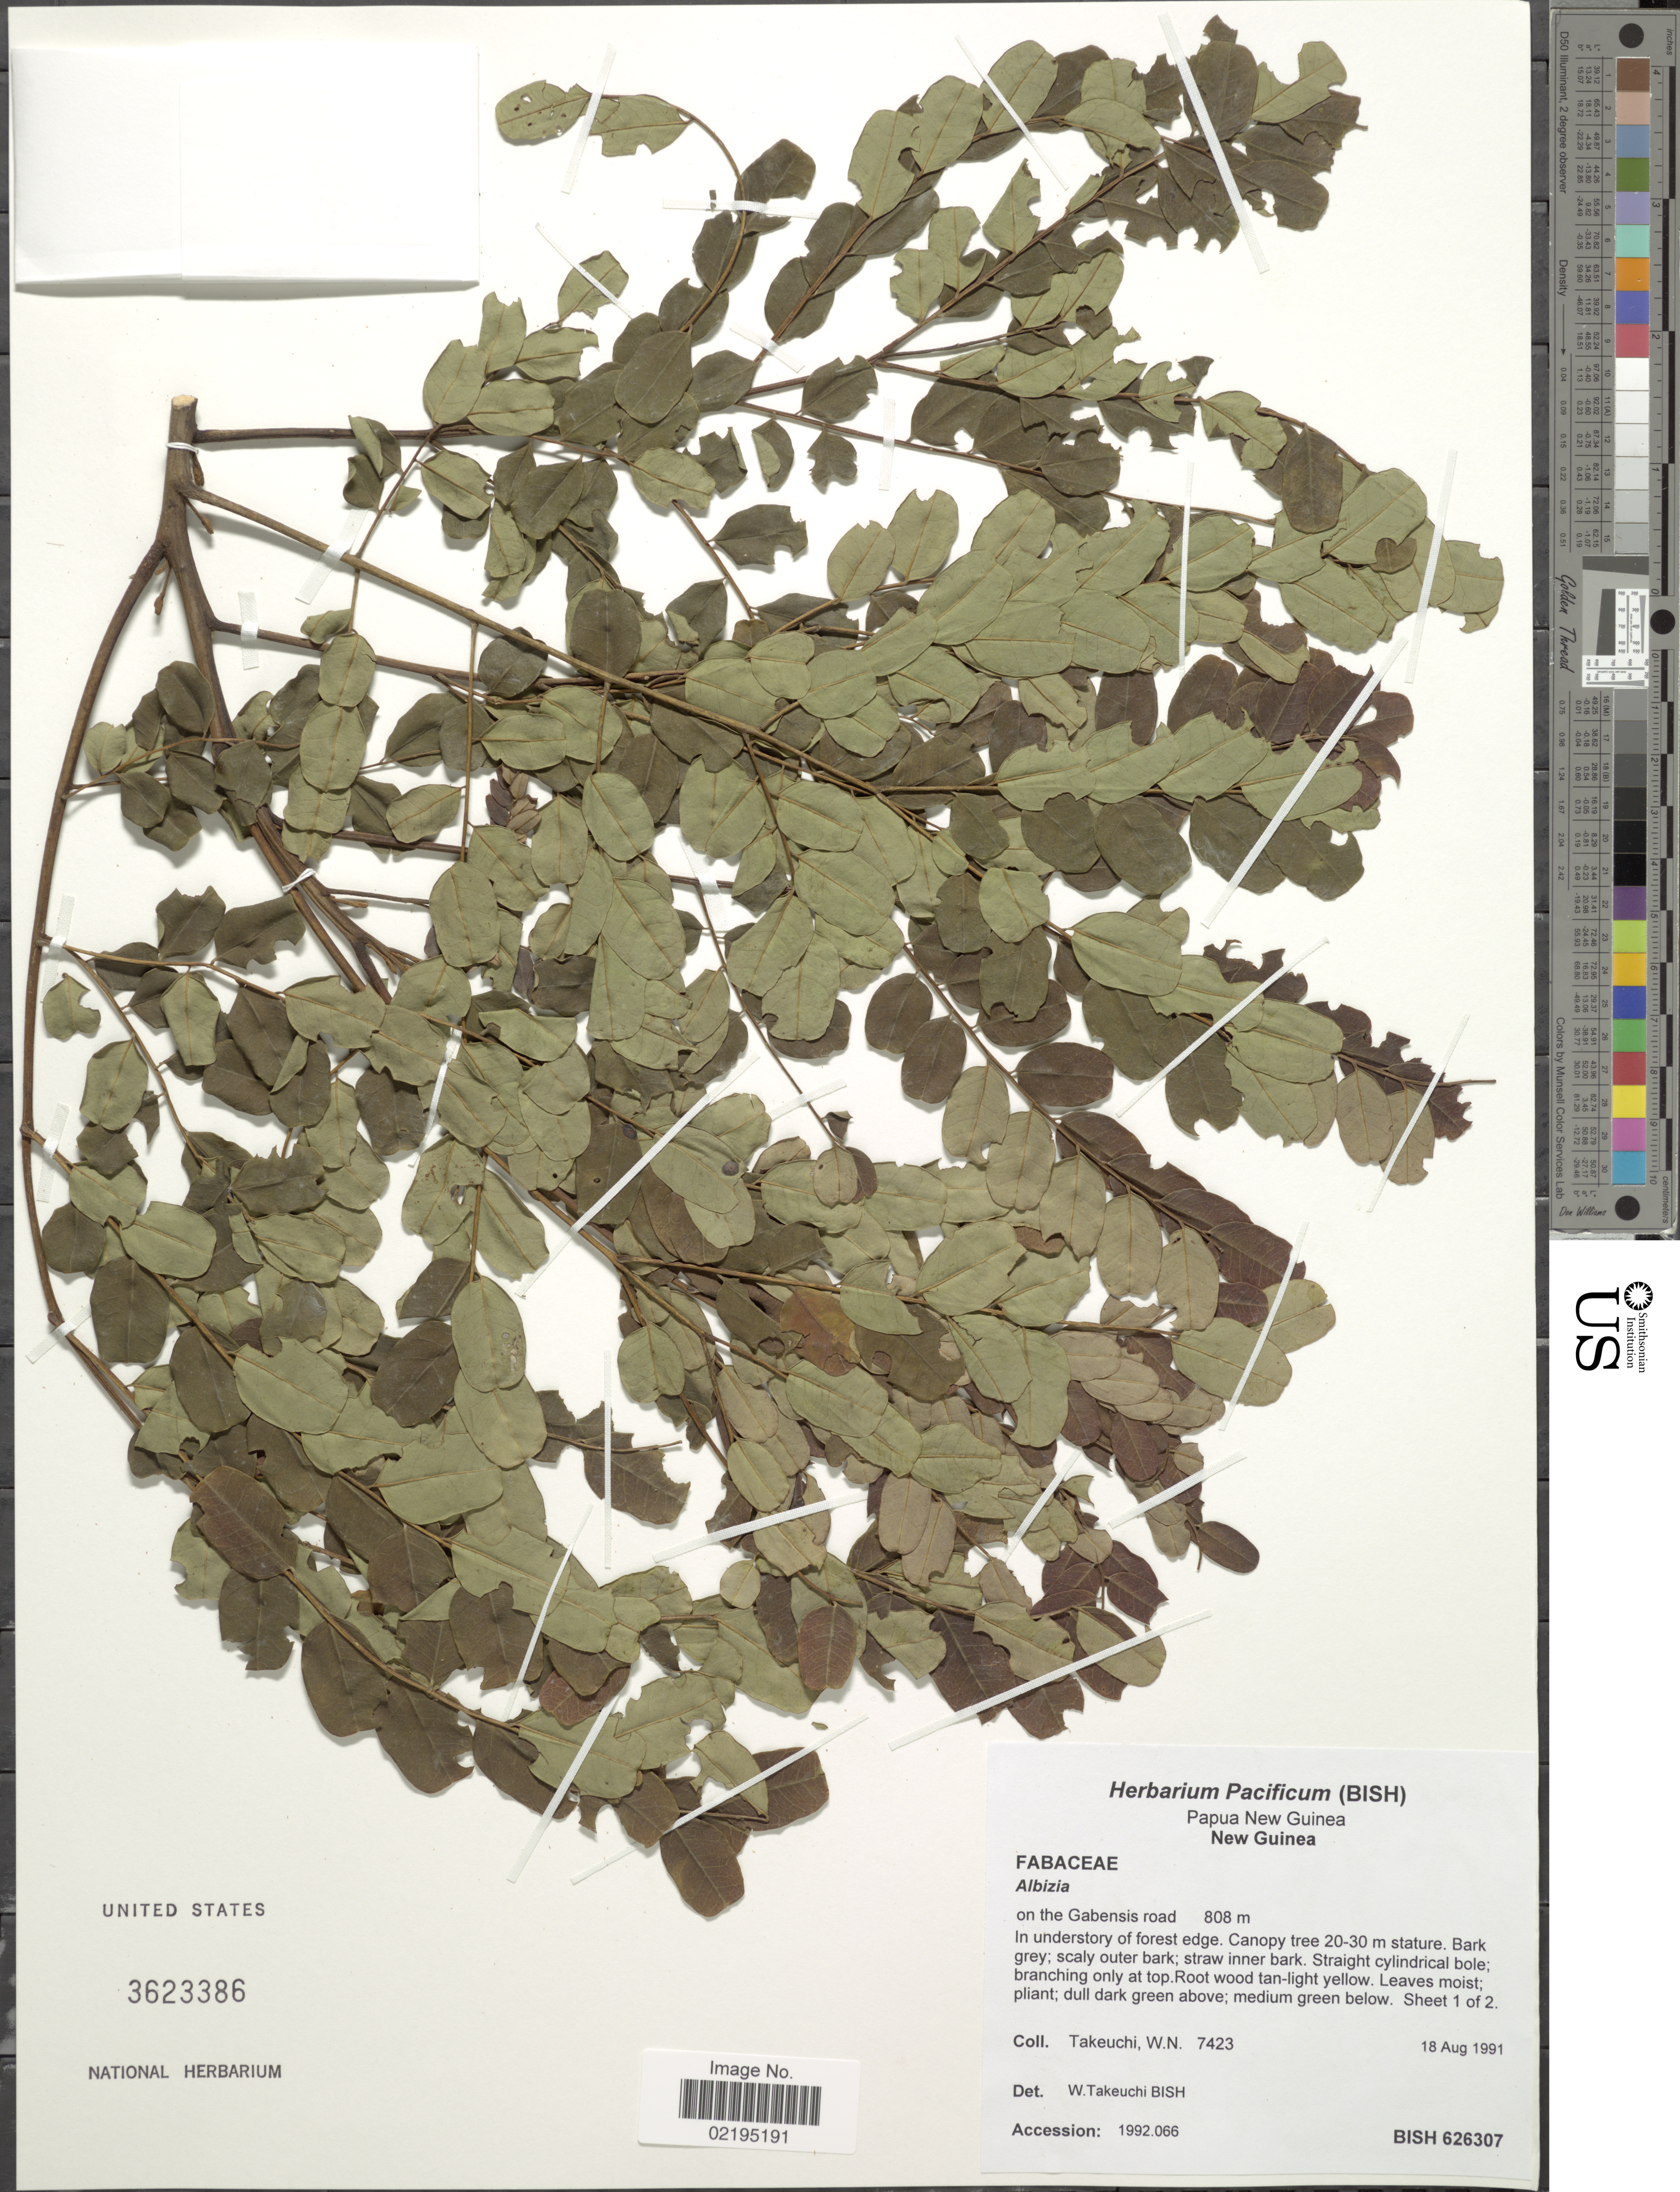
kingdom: Plantae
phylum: Tracheophyta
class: Magnoliopsida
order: Fabales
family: Fabaceae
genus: Albizia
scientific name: Albizia sp.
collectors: W. N. Takeuchi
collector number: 7423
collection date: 1991-08-18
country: Papua New Guinea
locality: On the Gabensis road, in understory of forest edge, New Guinea.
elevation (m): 808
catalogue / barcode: US 3623386